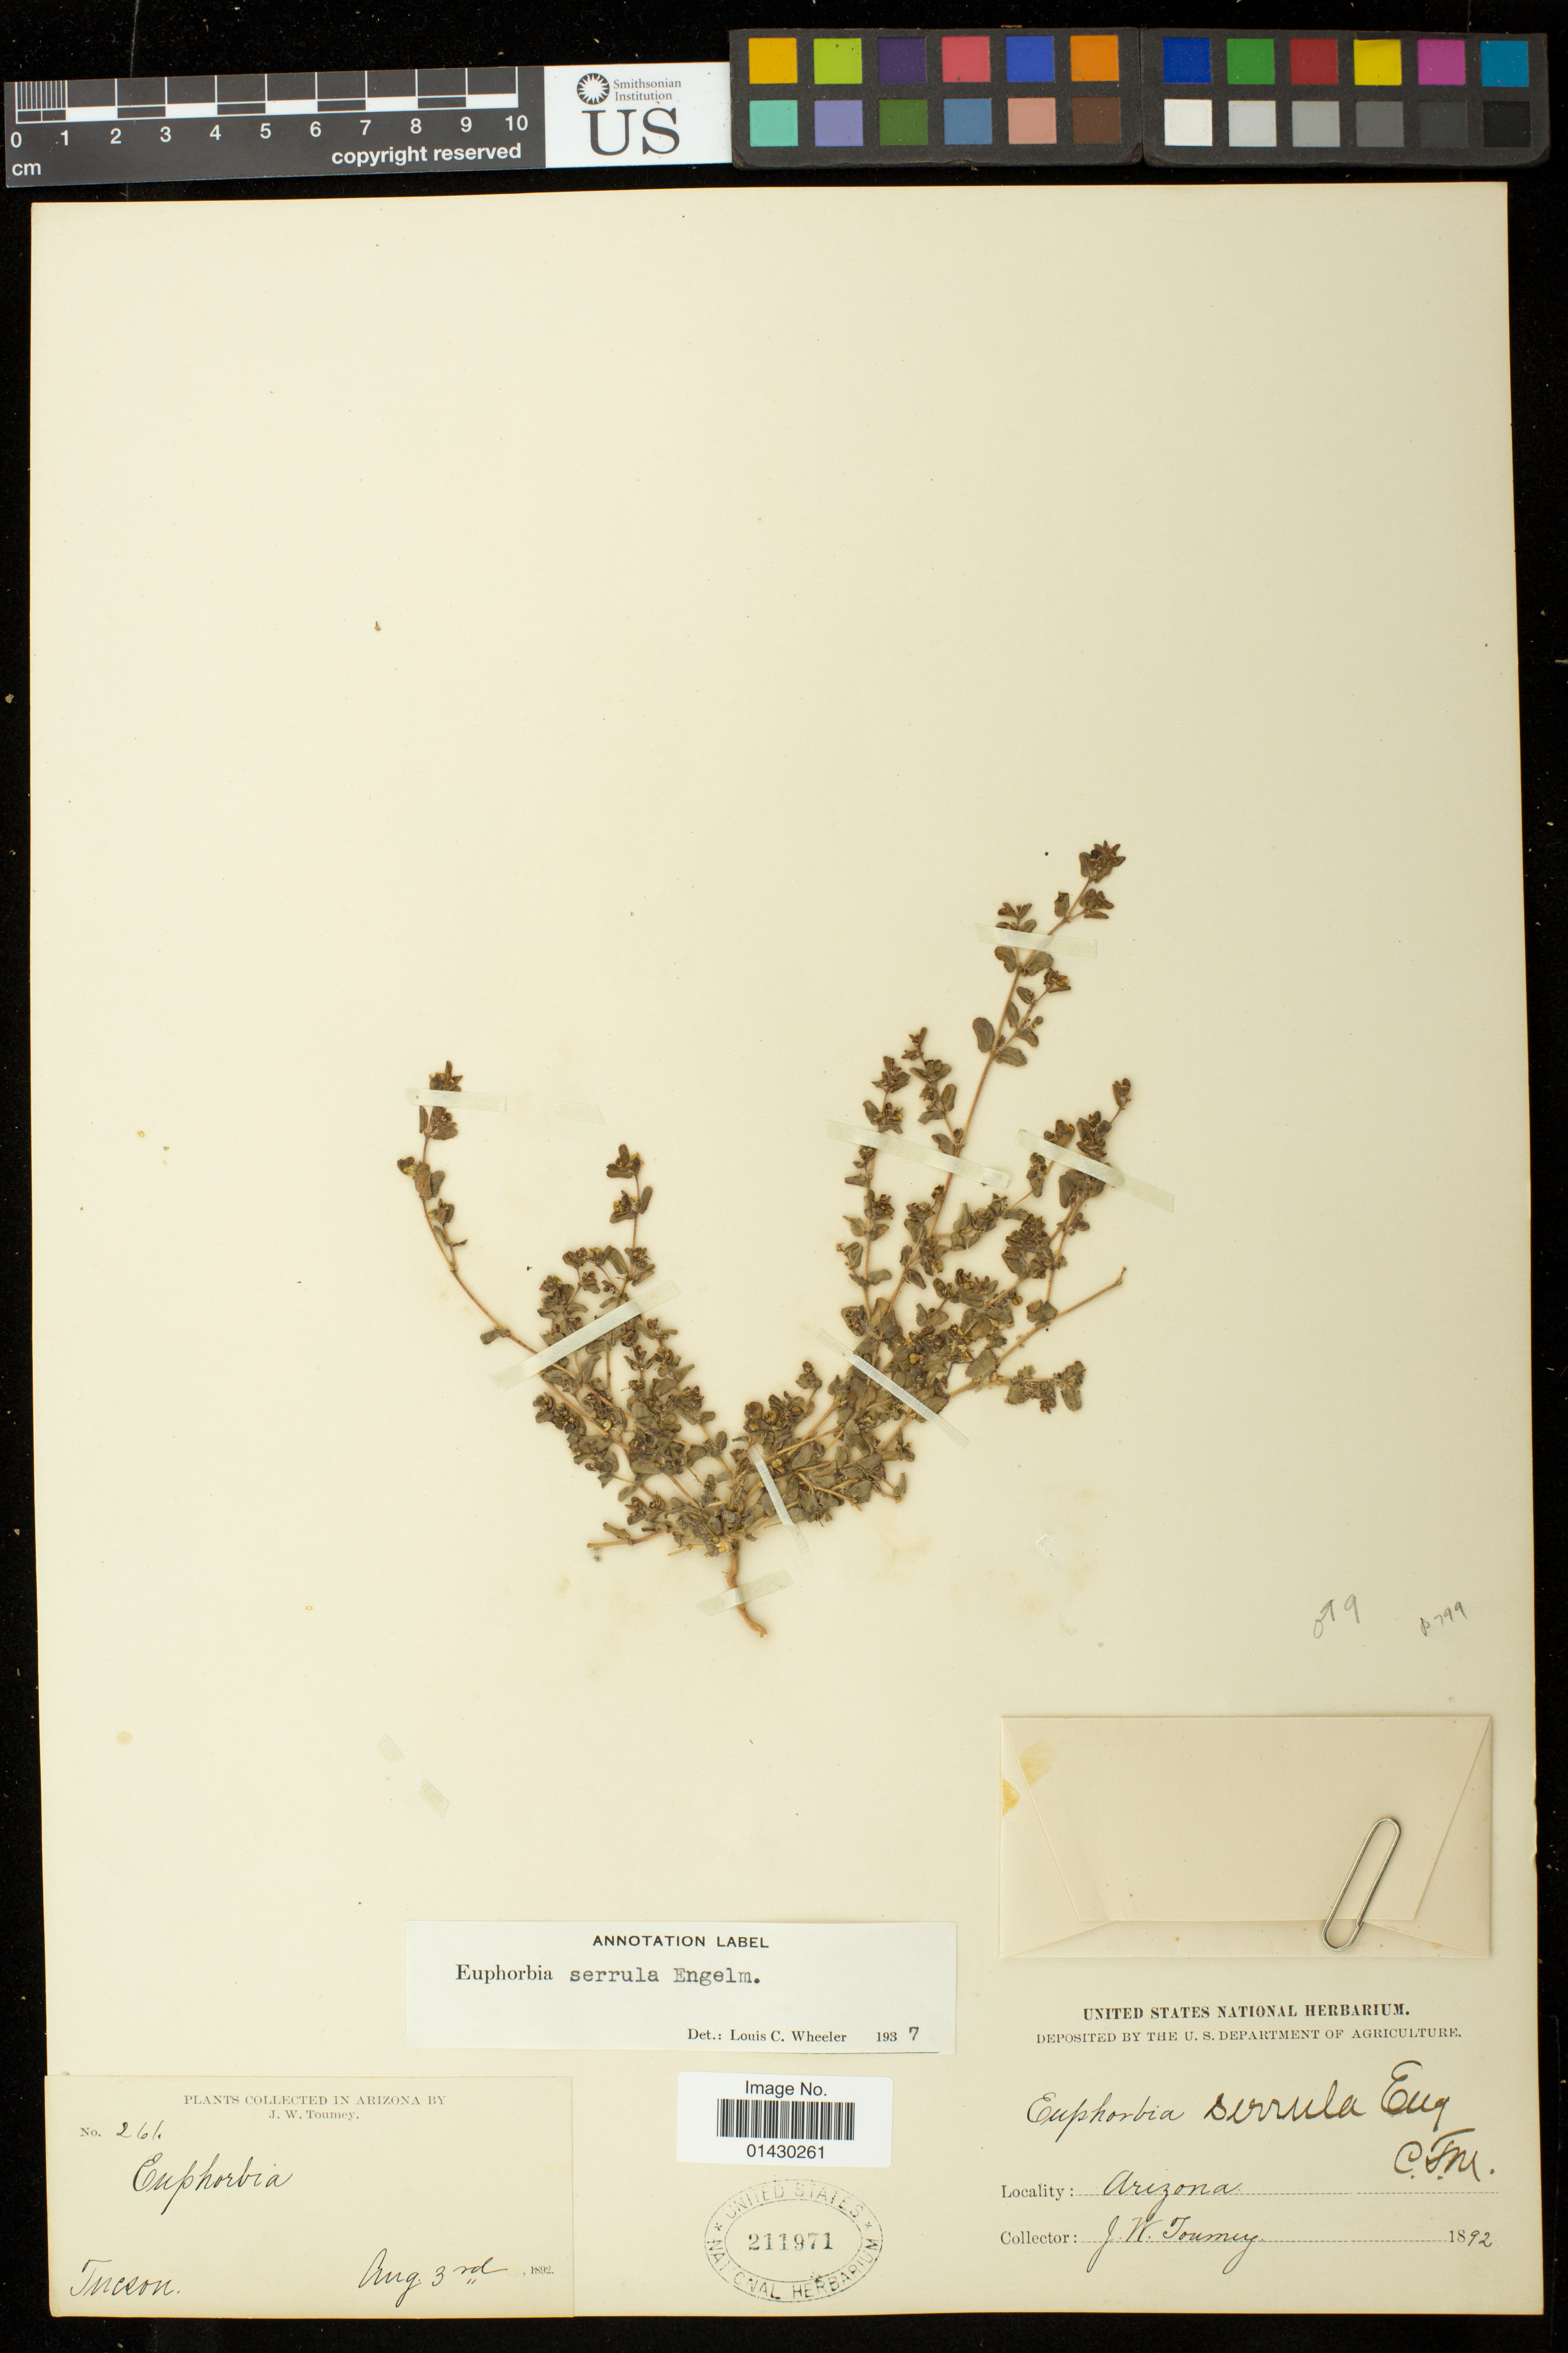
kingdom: Plantae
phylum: Tracheophyta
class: Magnoliopsida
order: Malpighiales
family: Euphorbiaceae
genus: Euphorbia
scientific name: Euphorbia serrula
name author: Engelm. in Emory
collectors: J. W. Toumey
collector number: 261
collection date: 1892-08-03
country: United States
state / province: Arizona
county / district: Pima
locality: Tucson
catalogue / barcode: US 211971